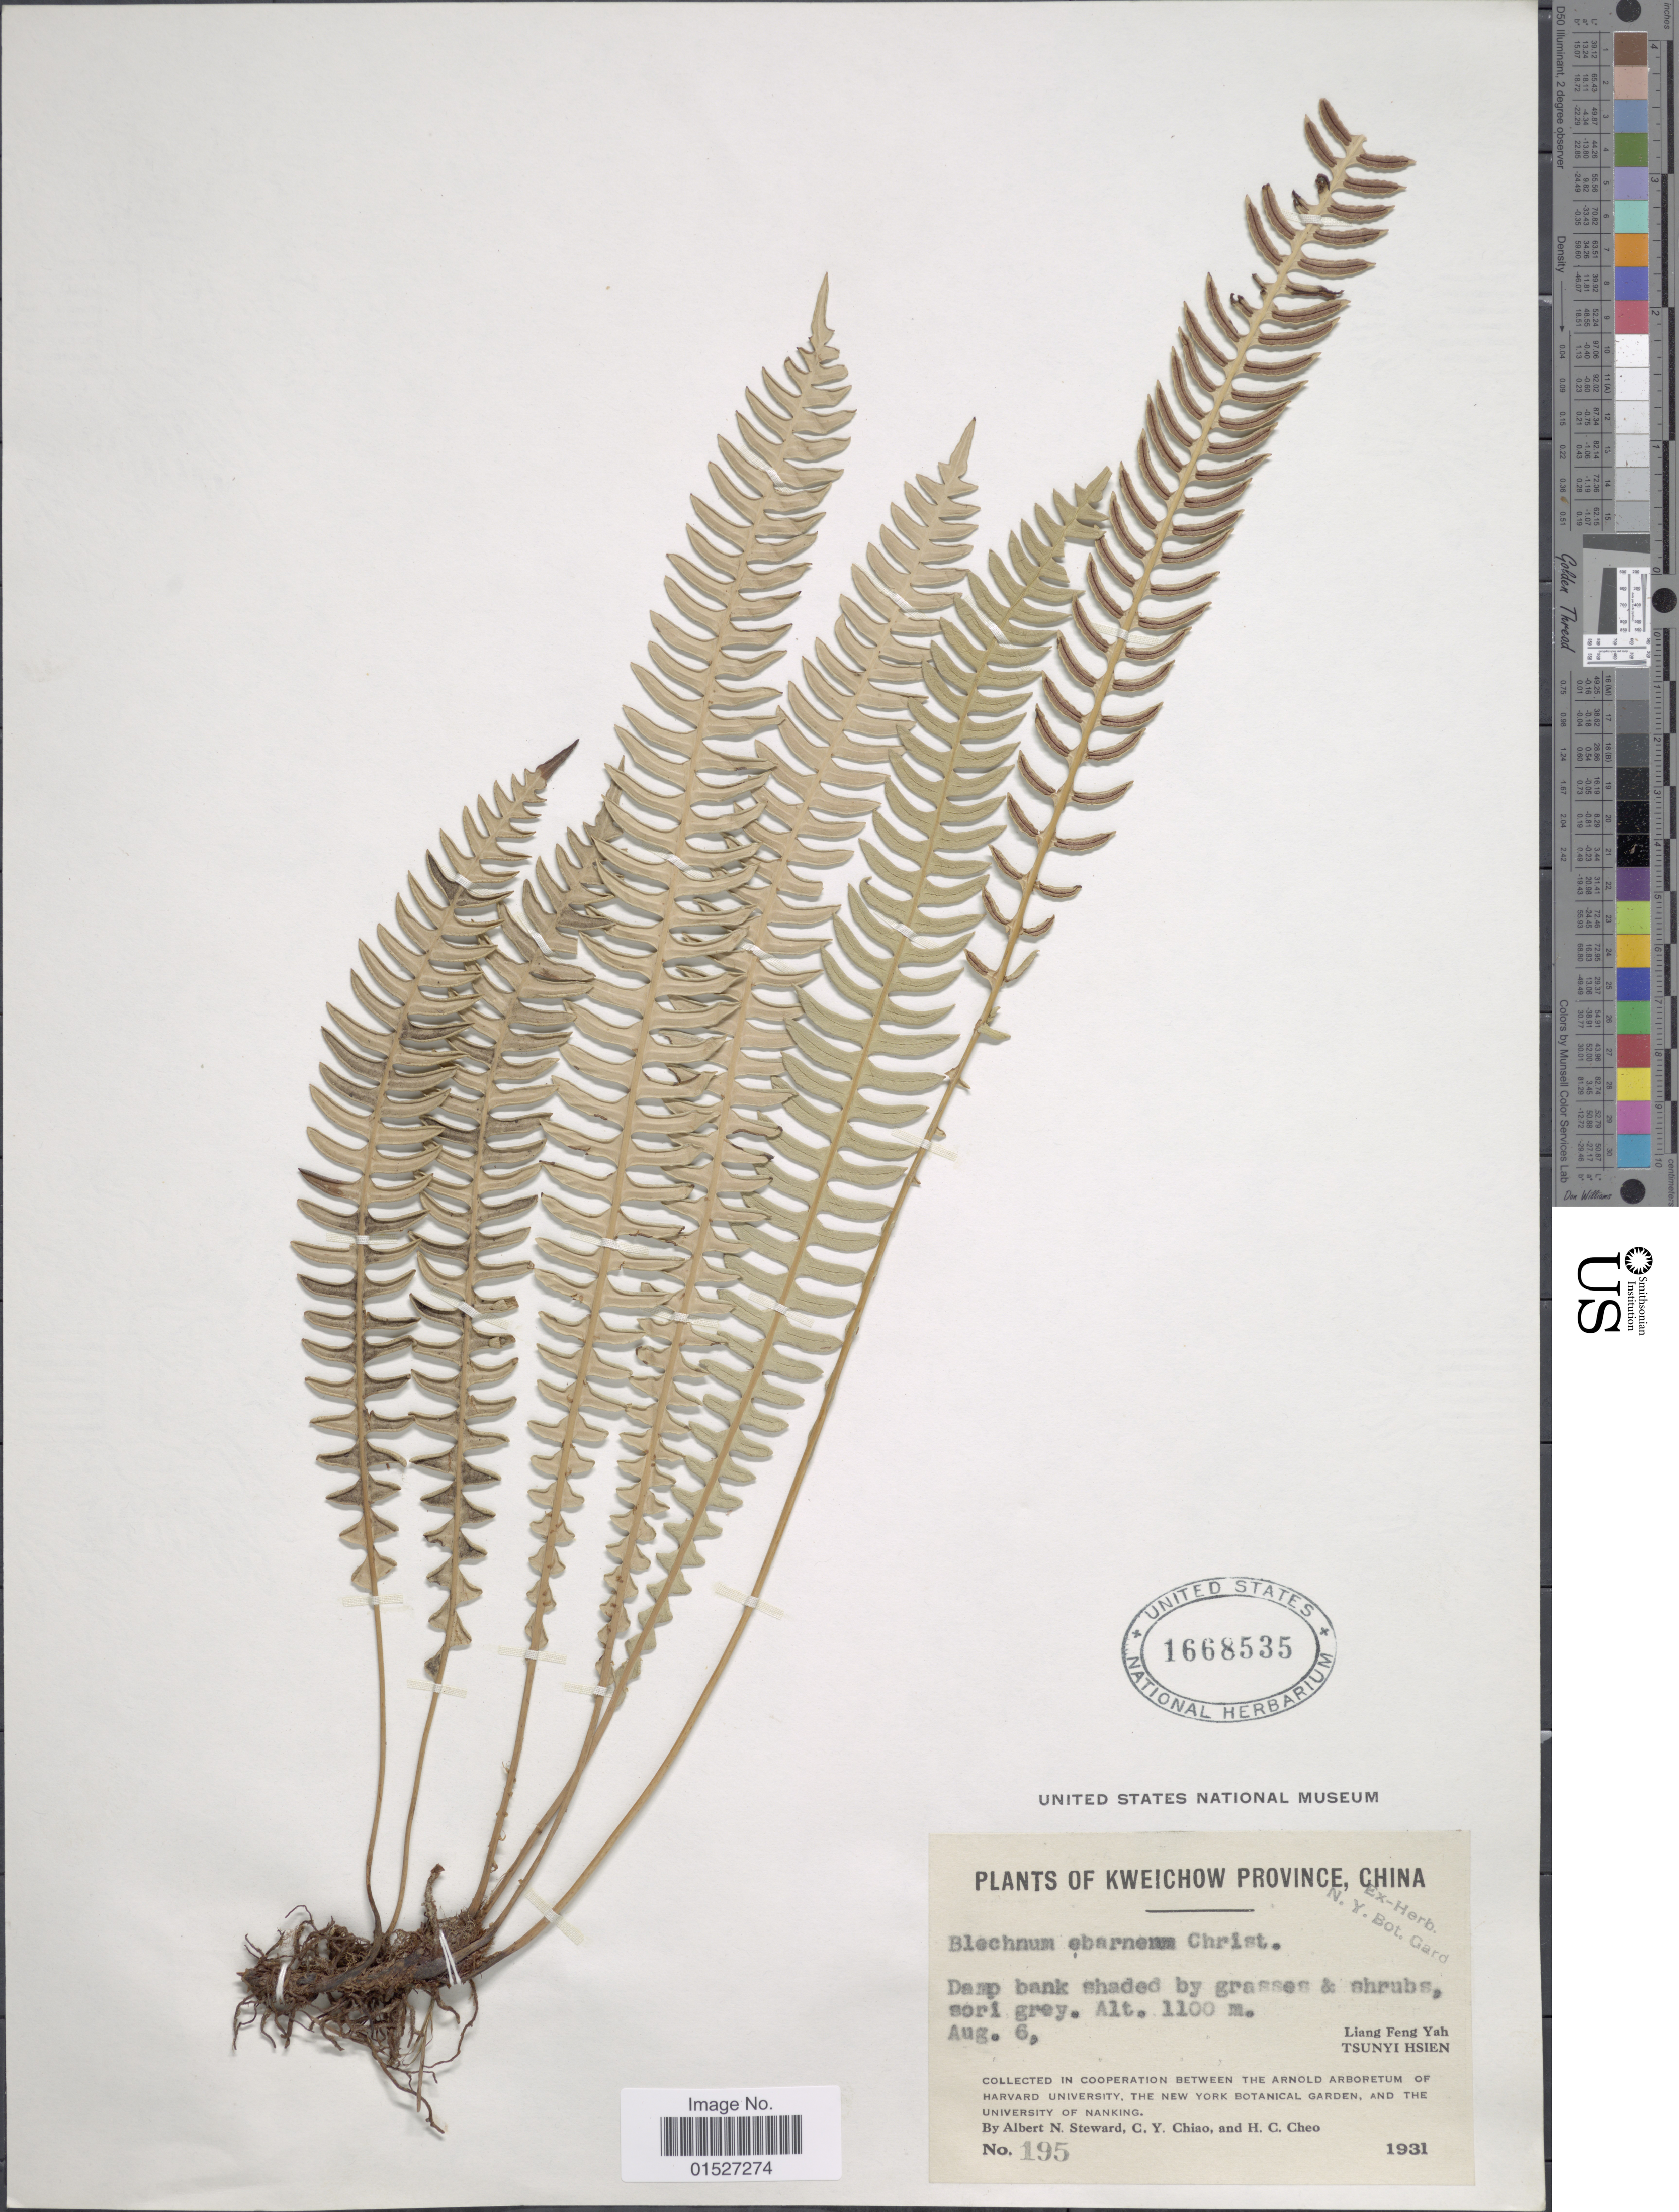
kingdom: Plantae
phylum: Tracheophyta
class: Polypodiopsida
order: Polypodiales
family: Blechnaceae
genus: Blechnum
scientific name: Blechnum eburneum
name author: Christ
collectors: A. N. Steward, C. Y. Chiao & H. Cheo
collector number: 195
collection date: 1931-08-06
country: China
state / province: Guizhou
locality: Kweichow Province. Liang Feng Yah. Tsunyi Hsien.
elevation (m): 1100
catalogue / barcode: US 1668535